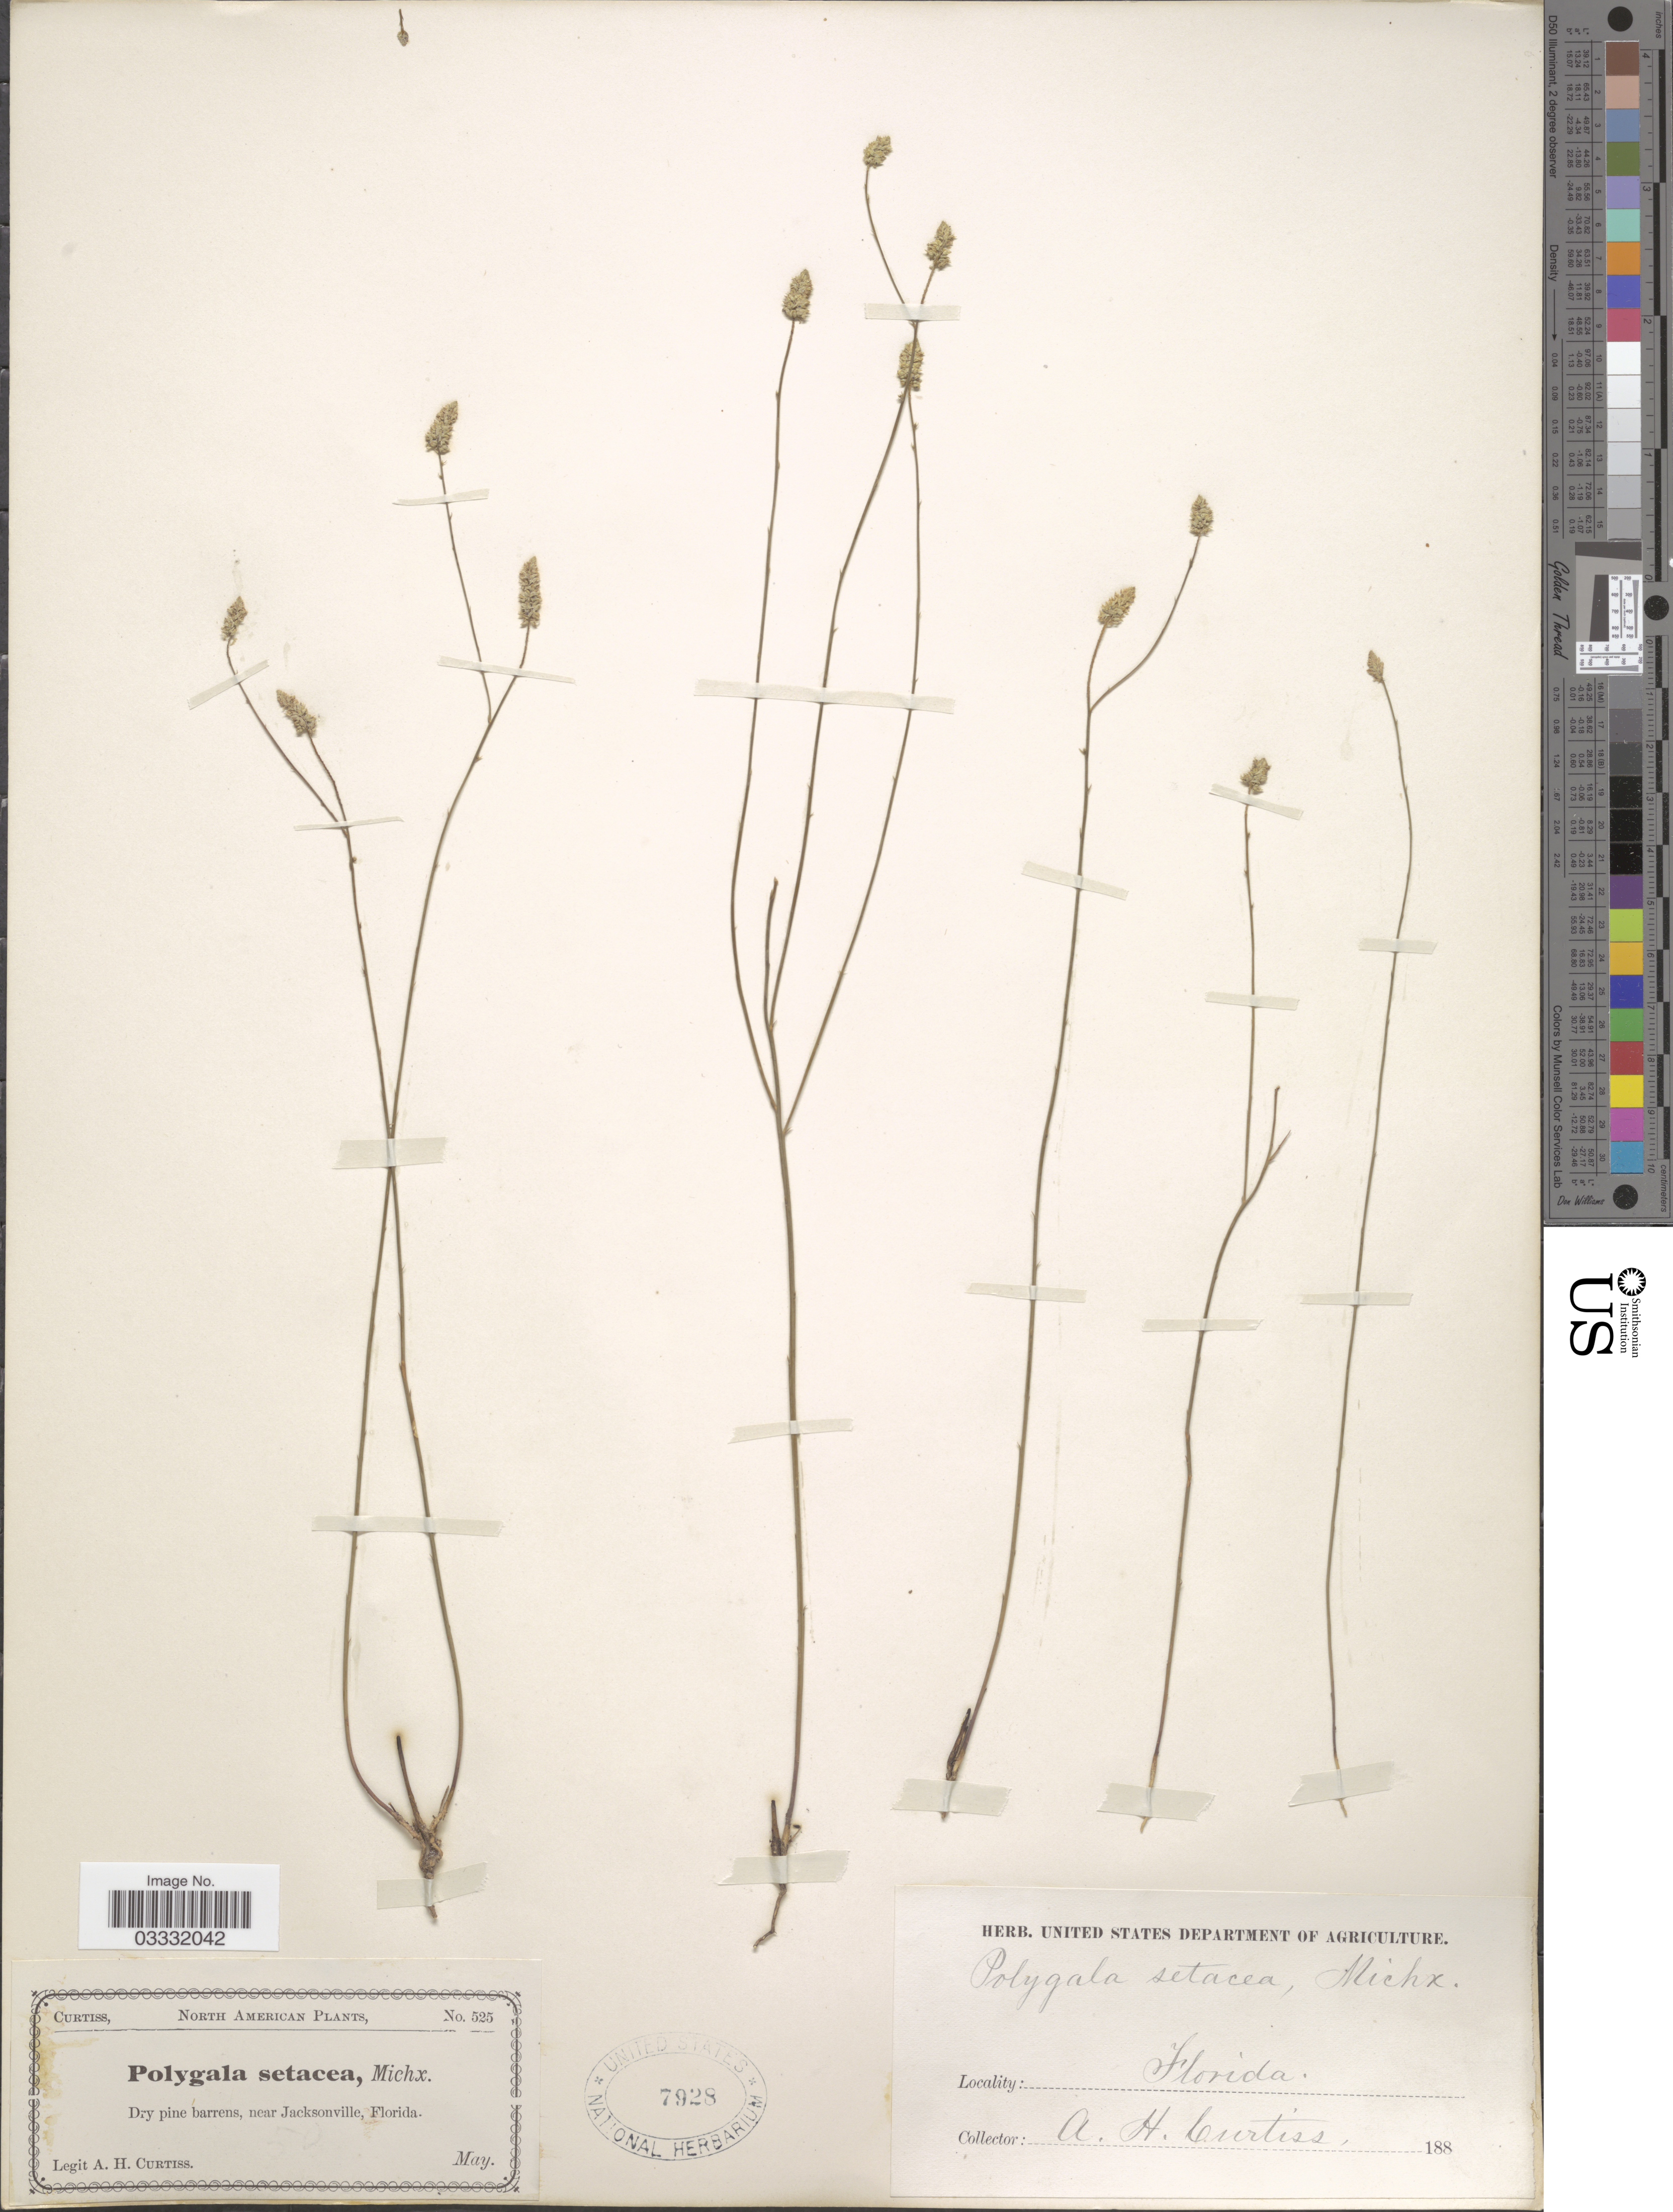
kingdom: Plantae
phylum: Tracheophyta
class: Magnoliopsida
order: Fabales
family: Polygalaceae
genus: Polygala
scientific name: Polygala setacea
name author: Michx.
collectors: A. H. Curtiss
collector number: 525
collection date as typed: May 188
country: United States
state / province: Florida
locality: Near Jacksonville.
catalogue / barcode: US 7928